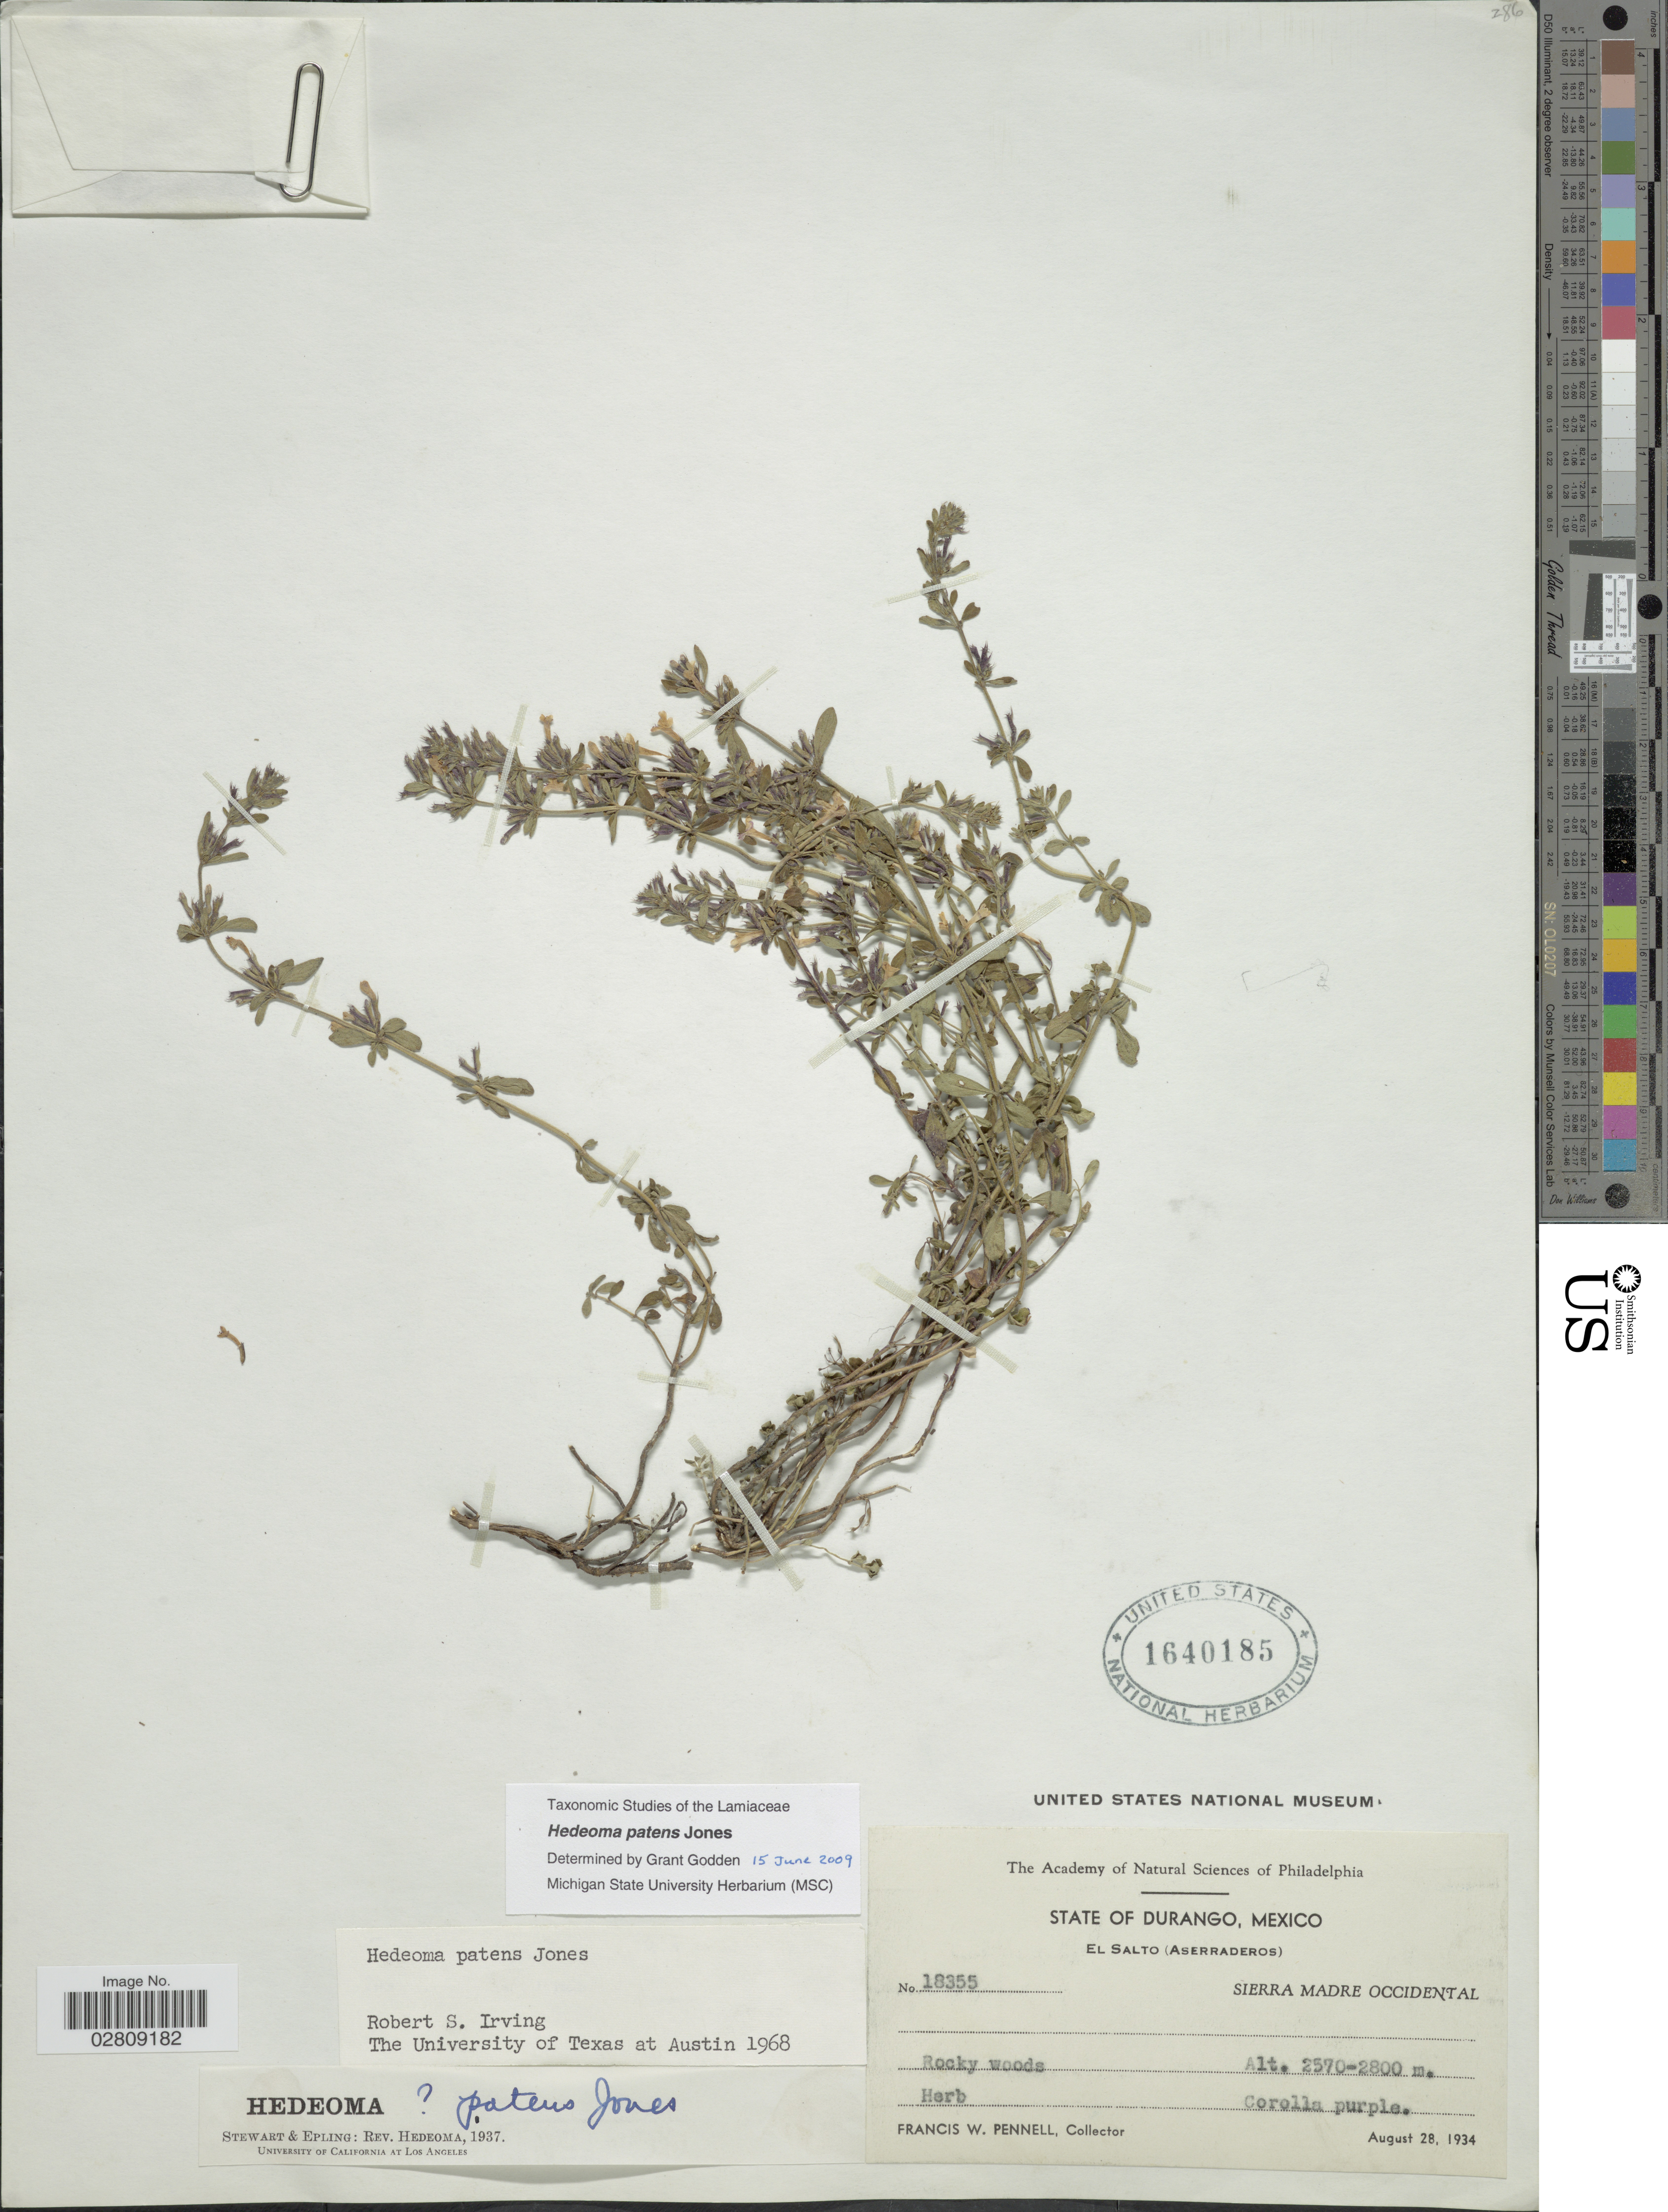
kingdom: Plantae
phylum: Tracheophyta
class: Magnoliopsida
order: Lamiales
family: Lamiaceae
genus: Hedeoma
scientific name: Hedeoma patens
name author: C.E. Jones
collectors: F. W. Pennell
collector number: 18355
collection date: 1934-08-28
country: Mexico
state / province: Durango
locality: El Salto (Aserraderos) Sierra Madre Occidental.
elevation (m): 2570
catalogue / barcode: US 1640185